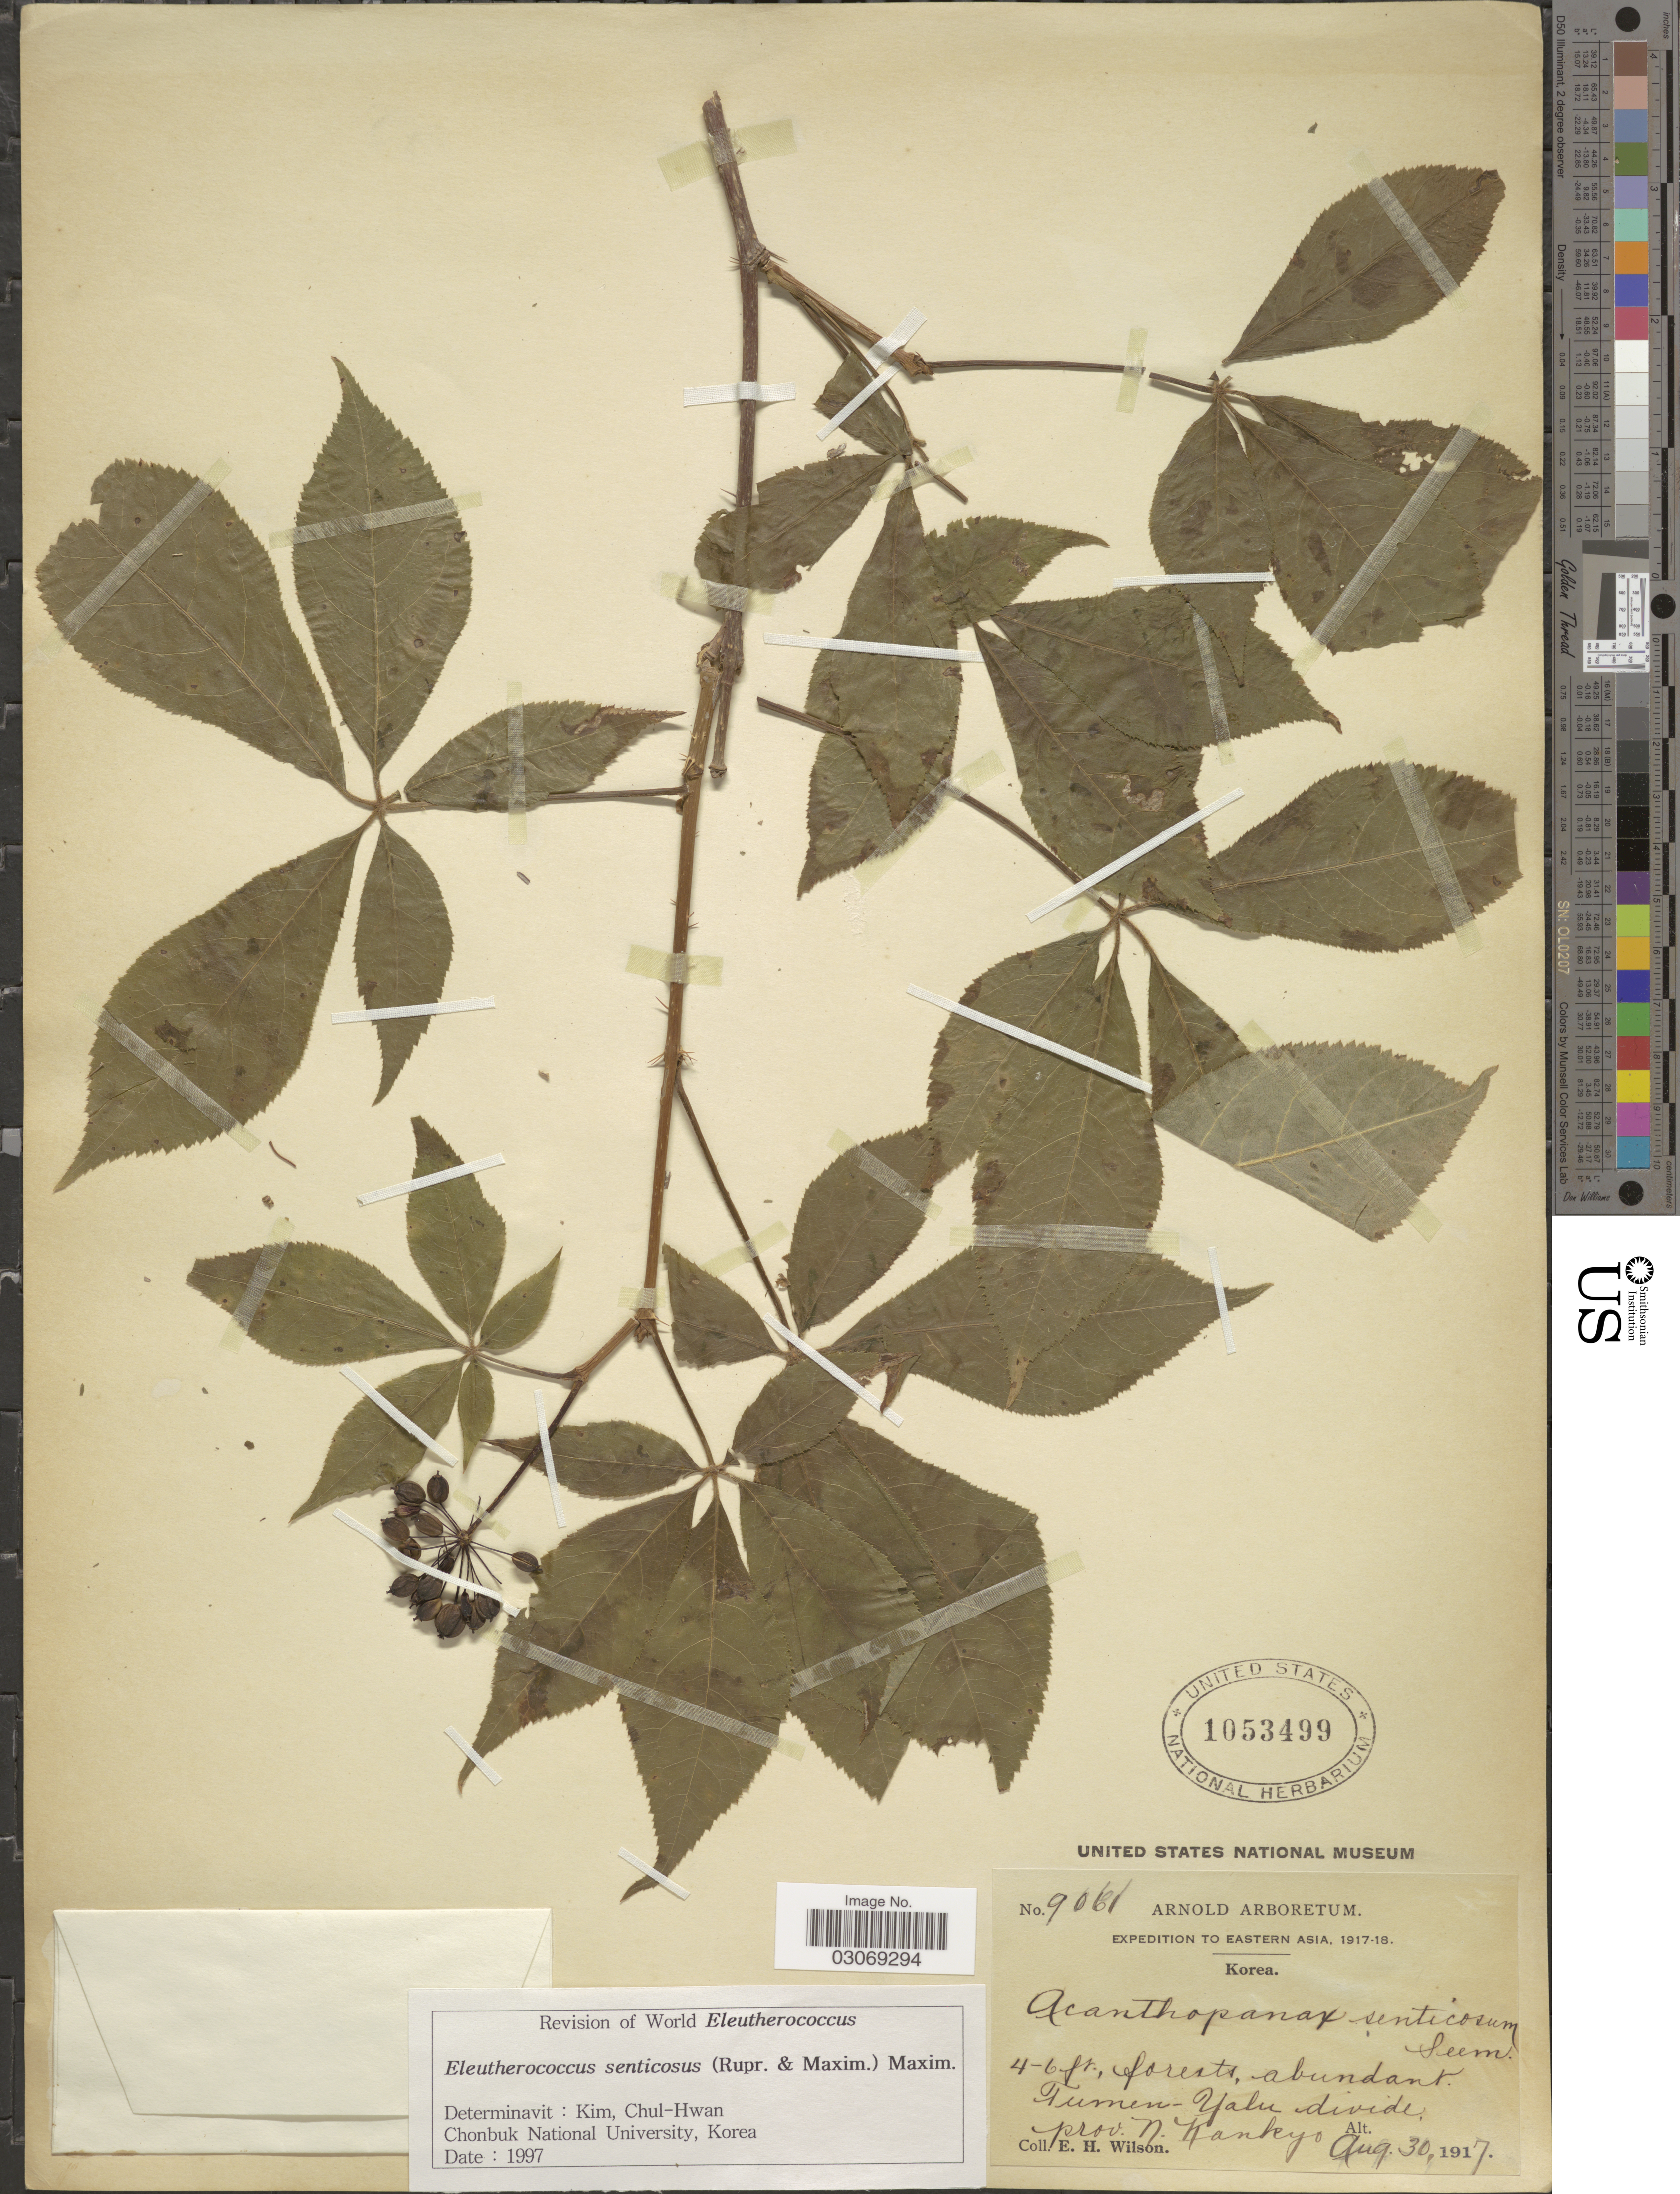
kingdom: Plantae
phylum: Tracheophyta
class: Magnoliopsida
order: Apiales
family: Araliaceae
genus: Eleutherococcus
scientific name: Eleutherococcus senticosus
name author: (Rupr. & Maxim.) Maxim.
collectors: E. Wilson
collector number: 9061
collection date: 1917-07-30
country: North Korea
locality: Tumen-Yalu divide, prov. N. Kankyo.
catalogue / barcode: US 1053499